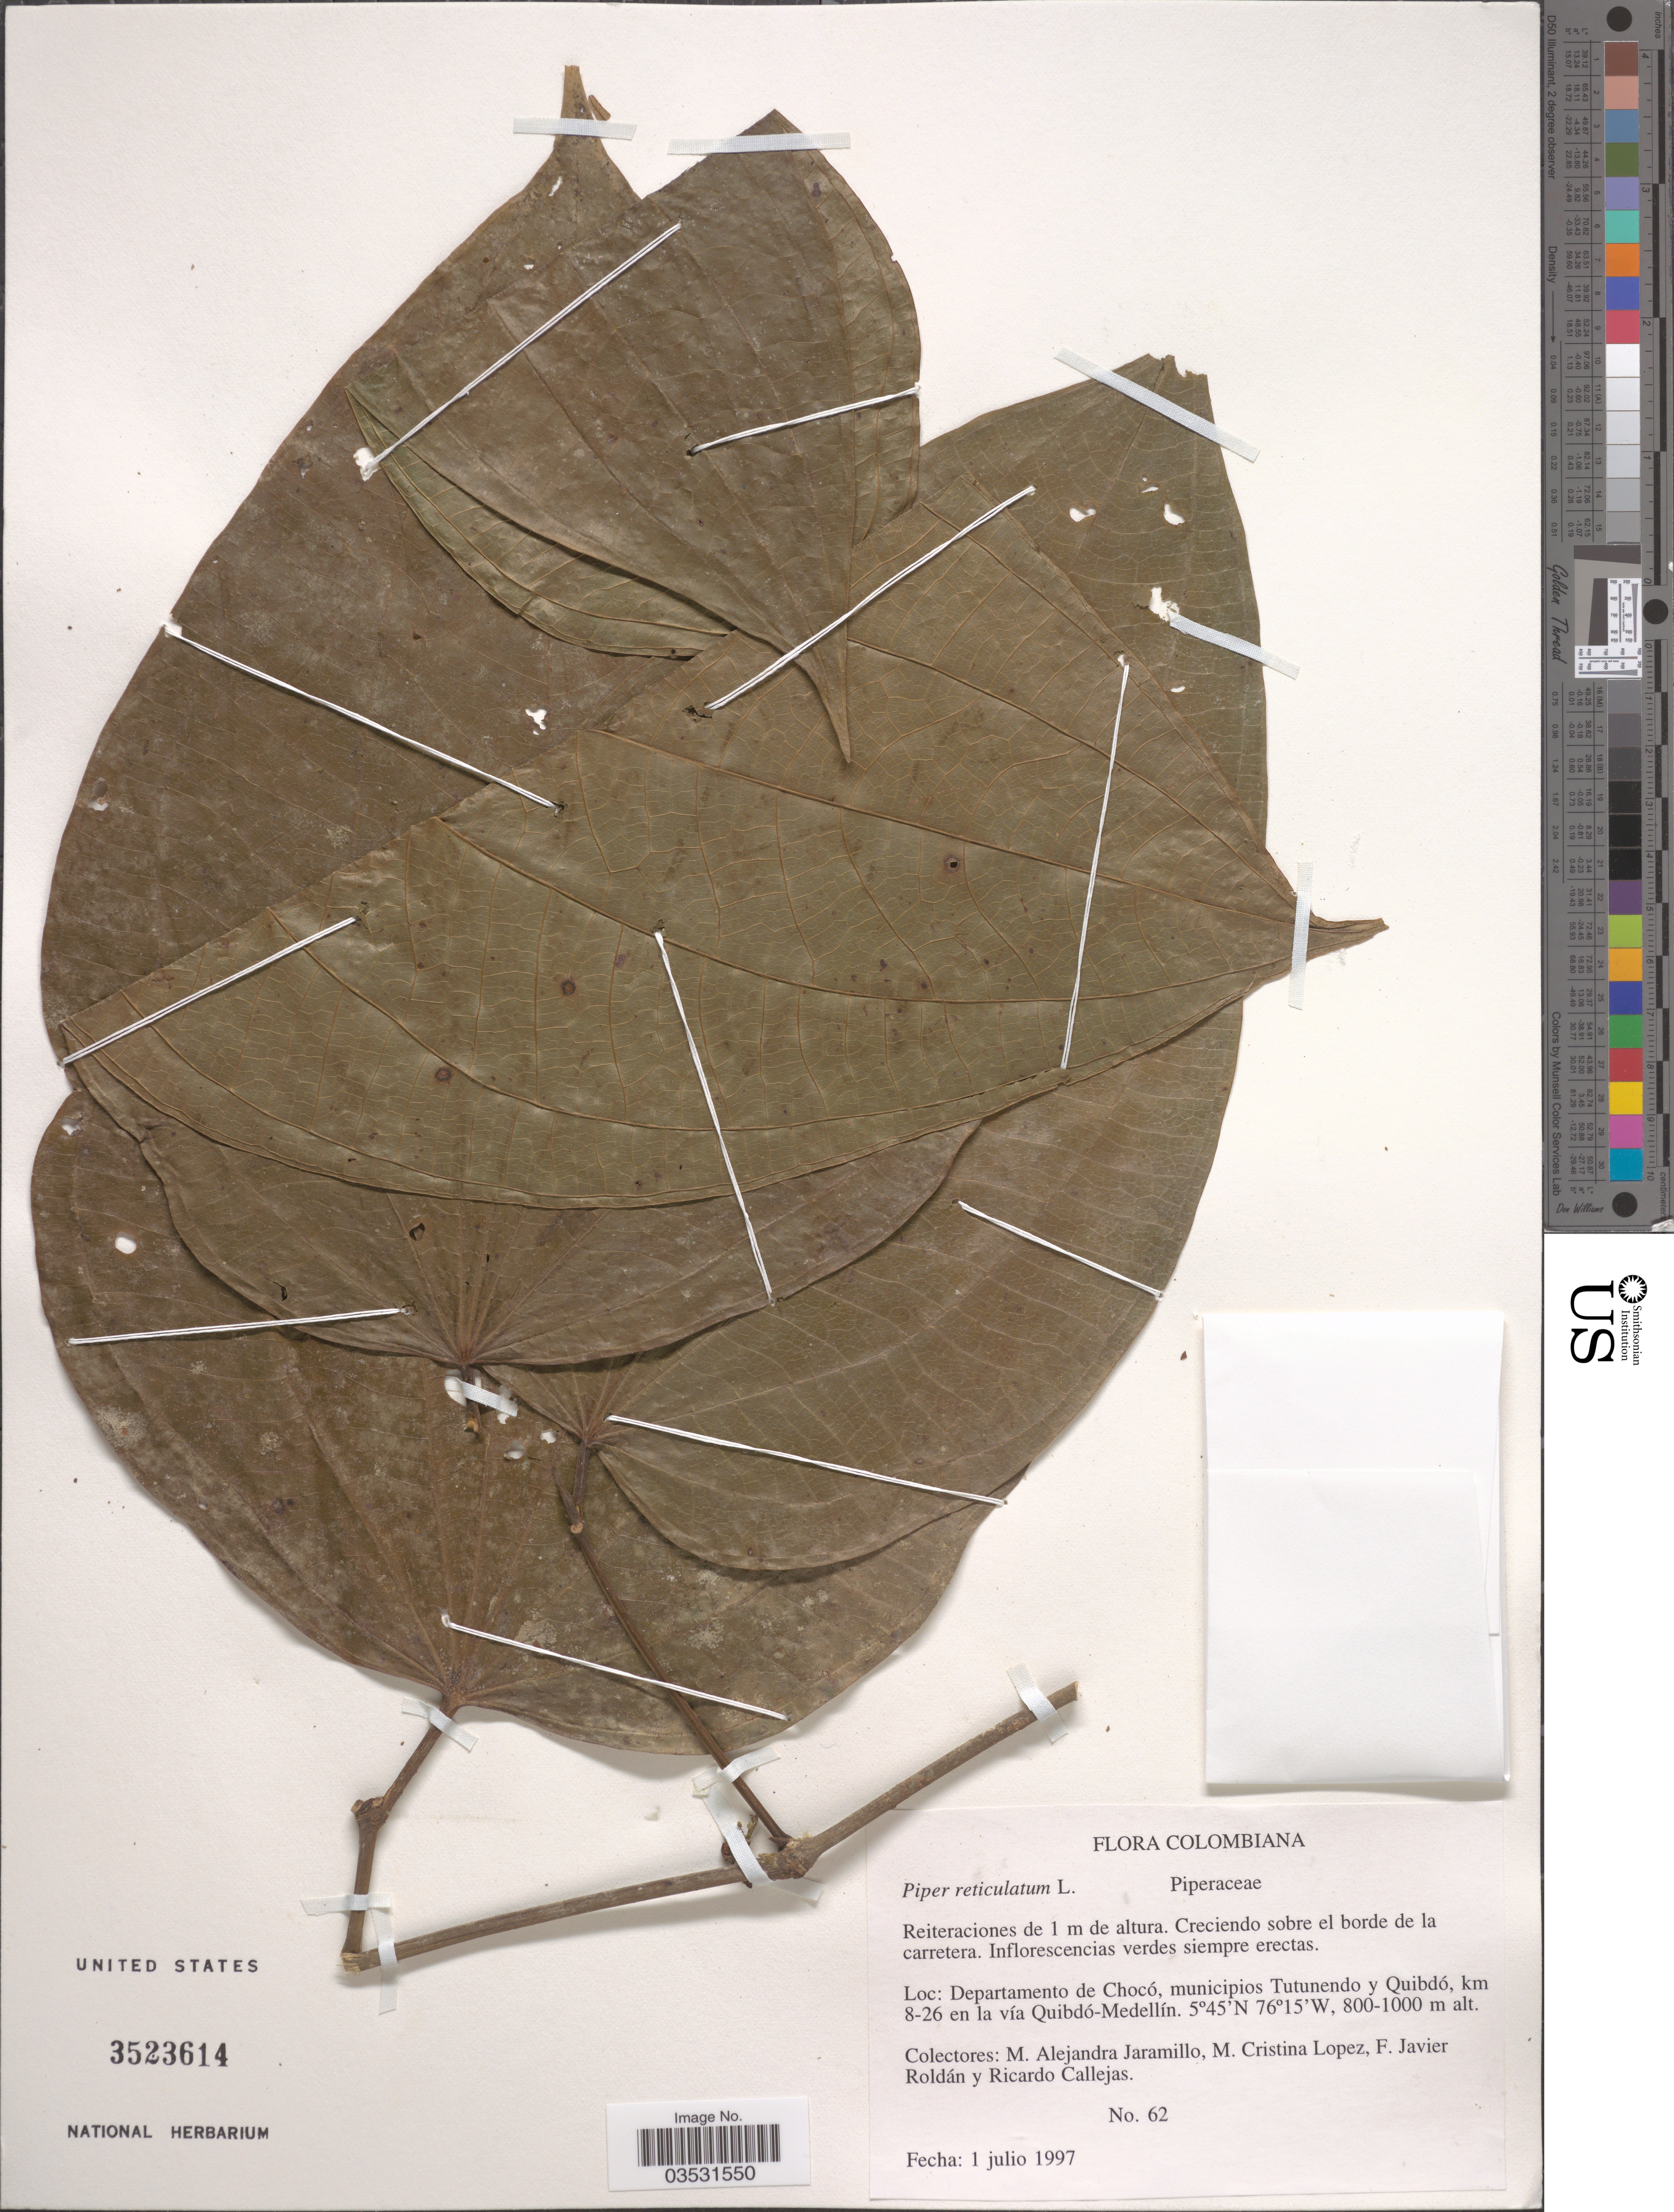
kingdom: Plantae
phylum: Tracheophyta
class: Magnoliopsida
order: Piperales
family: Piperaceae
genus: Piper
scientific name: Piper reticulatum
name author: L.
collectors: M. A. Jaramillo, M. Lopez, F. J. Roldán & R. Callejas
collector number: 62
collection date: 1997-07-01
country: Colombia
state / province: Chocó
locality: Departamento de Chocó, municipios Tutunendo y Quibdó, km 8-26 en la vía Quibdó-Medellín.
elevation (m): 800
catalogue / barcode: US 3523614